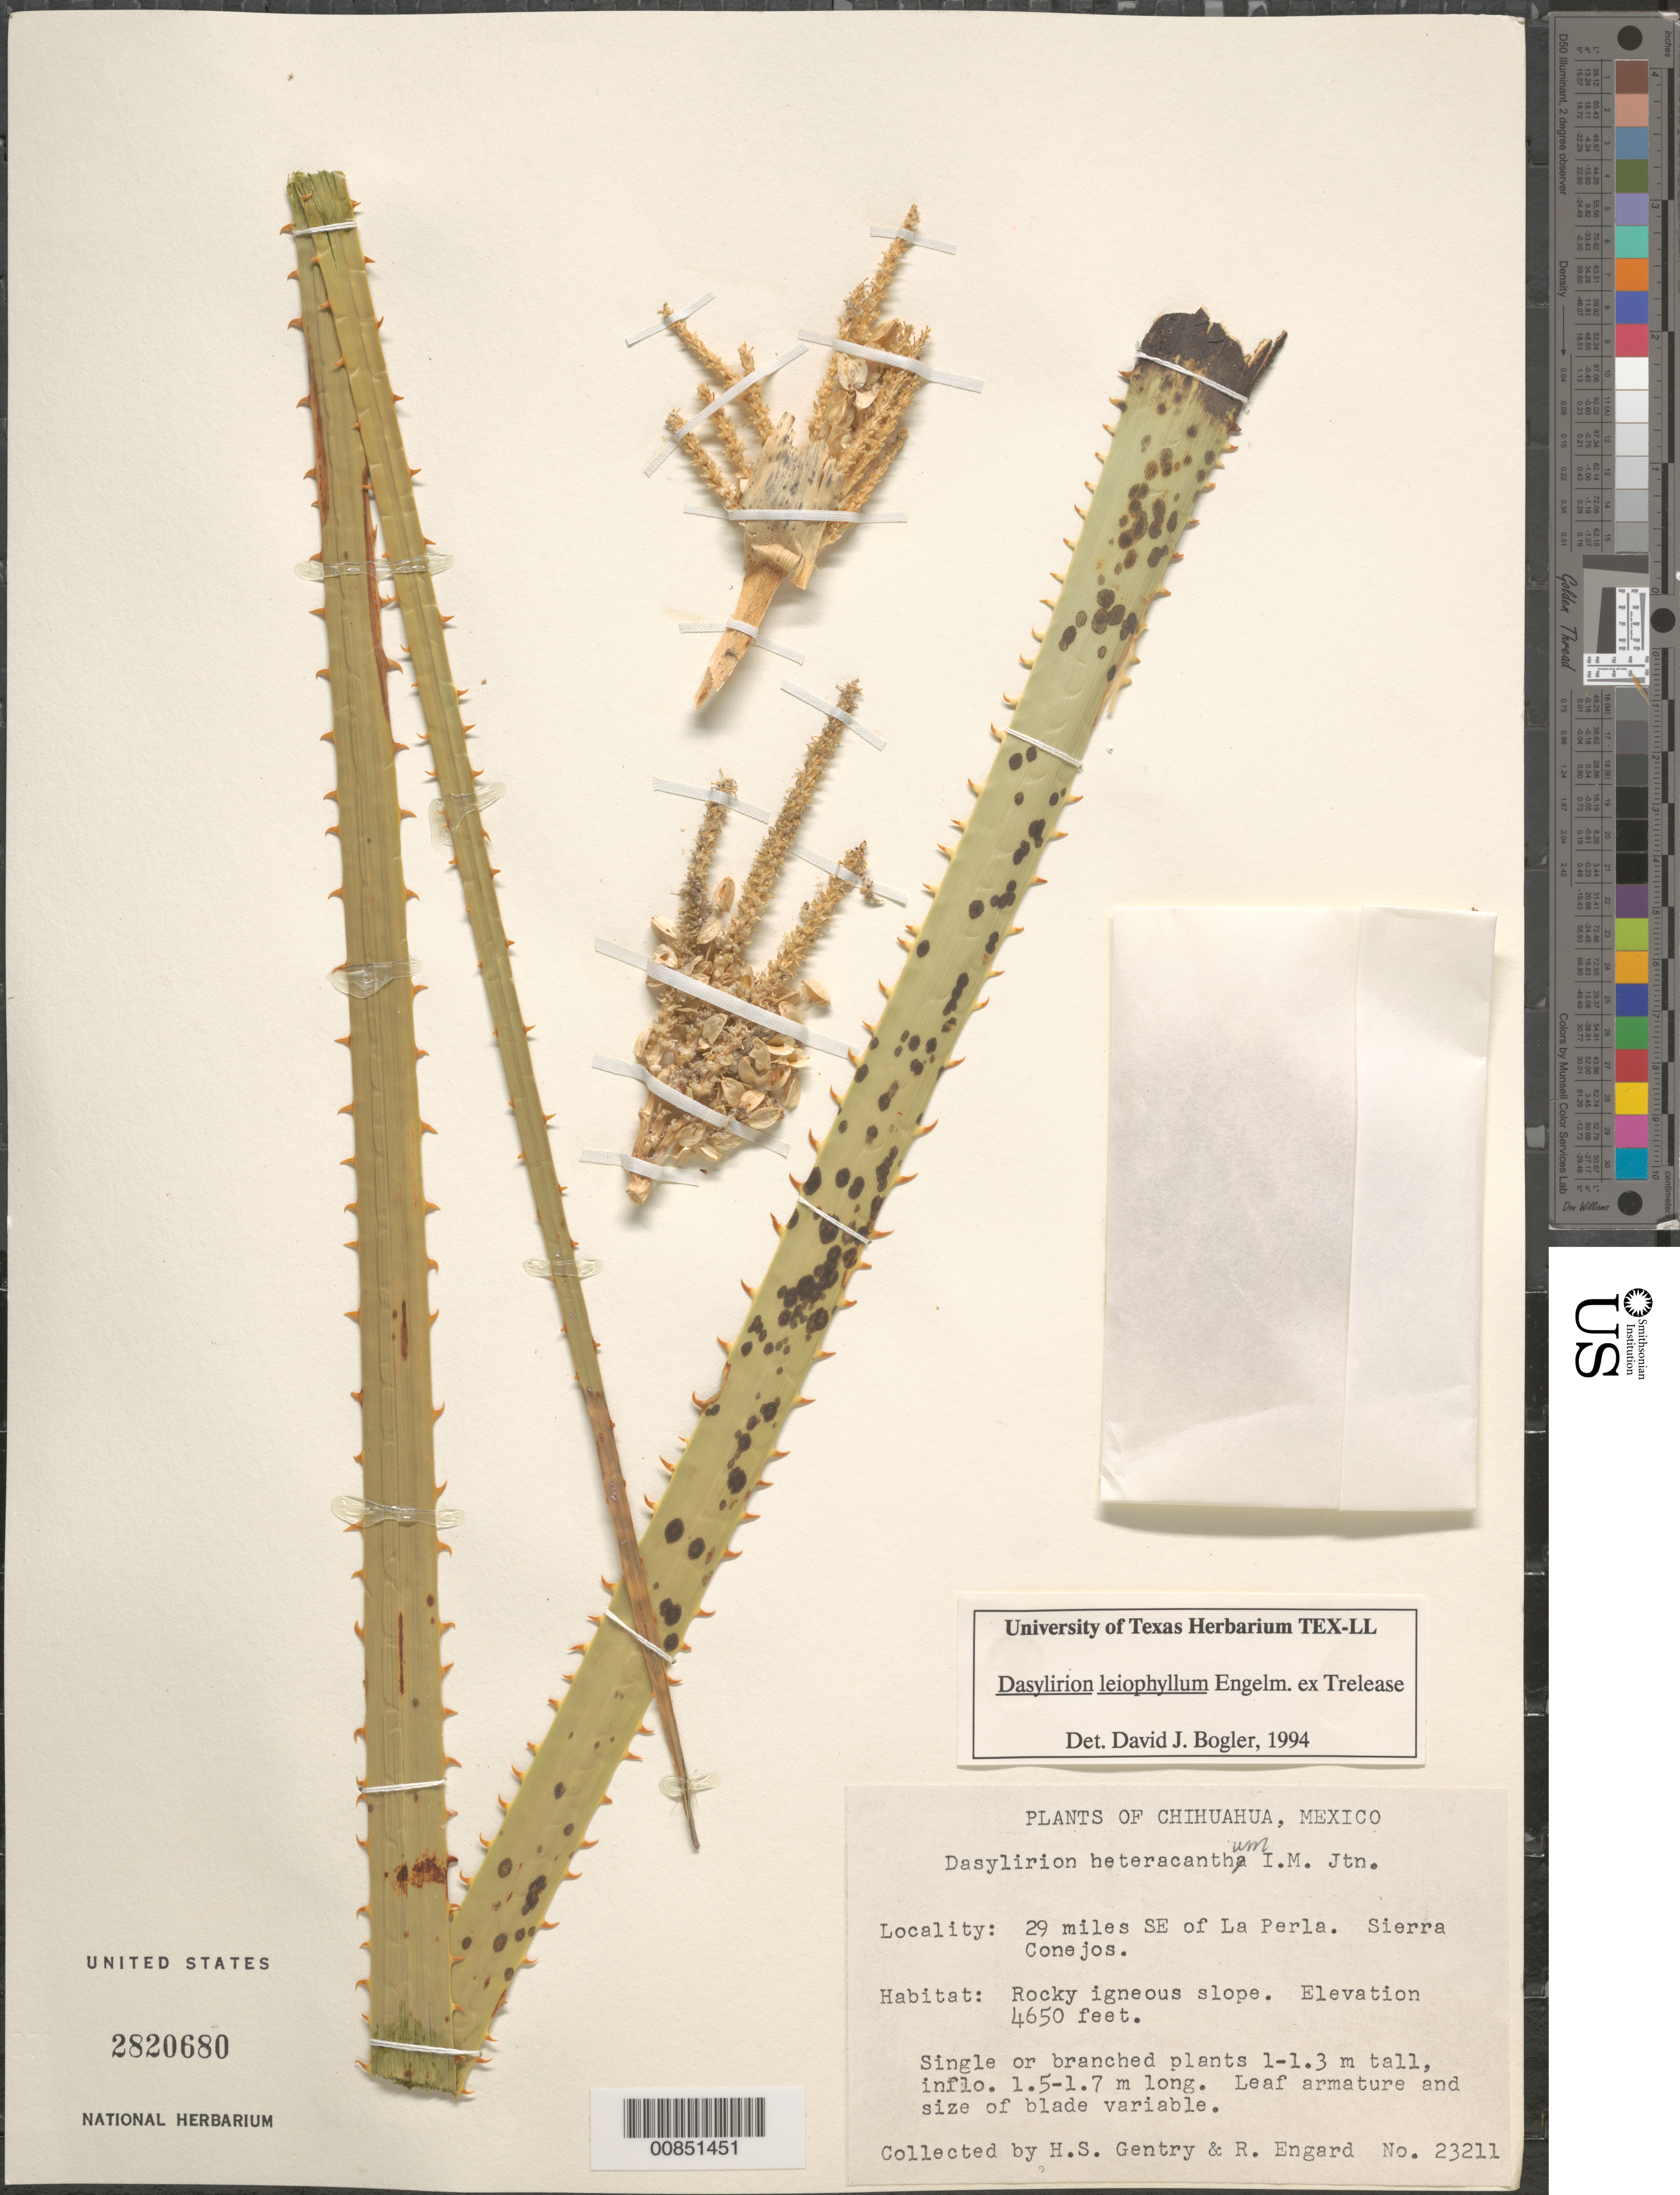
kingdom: Plantae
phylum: Tracheophyta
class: Liliopsida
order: Asparagales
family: Asparagaceae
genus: Dasylirion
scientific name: Dasylirion leiophyllum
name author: Engelm. ex Trel.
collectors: H. S. Gentry & R. Engard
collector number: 23211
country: Mexico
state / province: Chihuahua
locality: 29 miles SE of La Perla. Sierra Conejos.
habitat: Rocky igneous slope.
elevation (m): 1417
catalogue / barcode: US 2820680